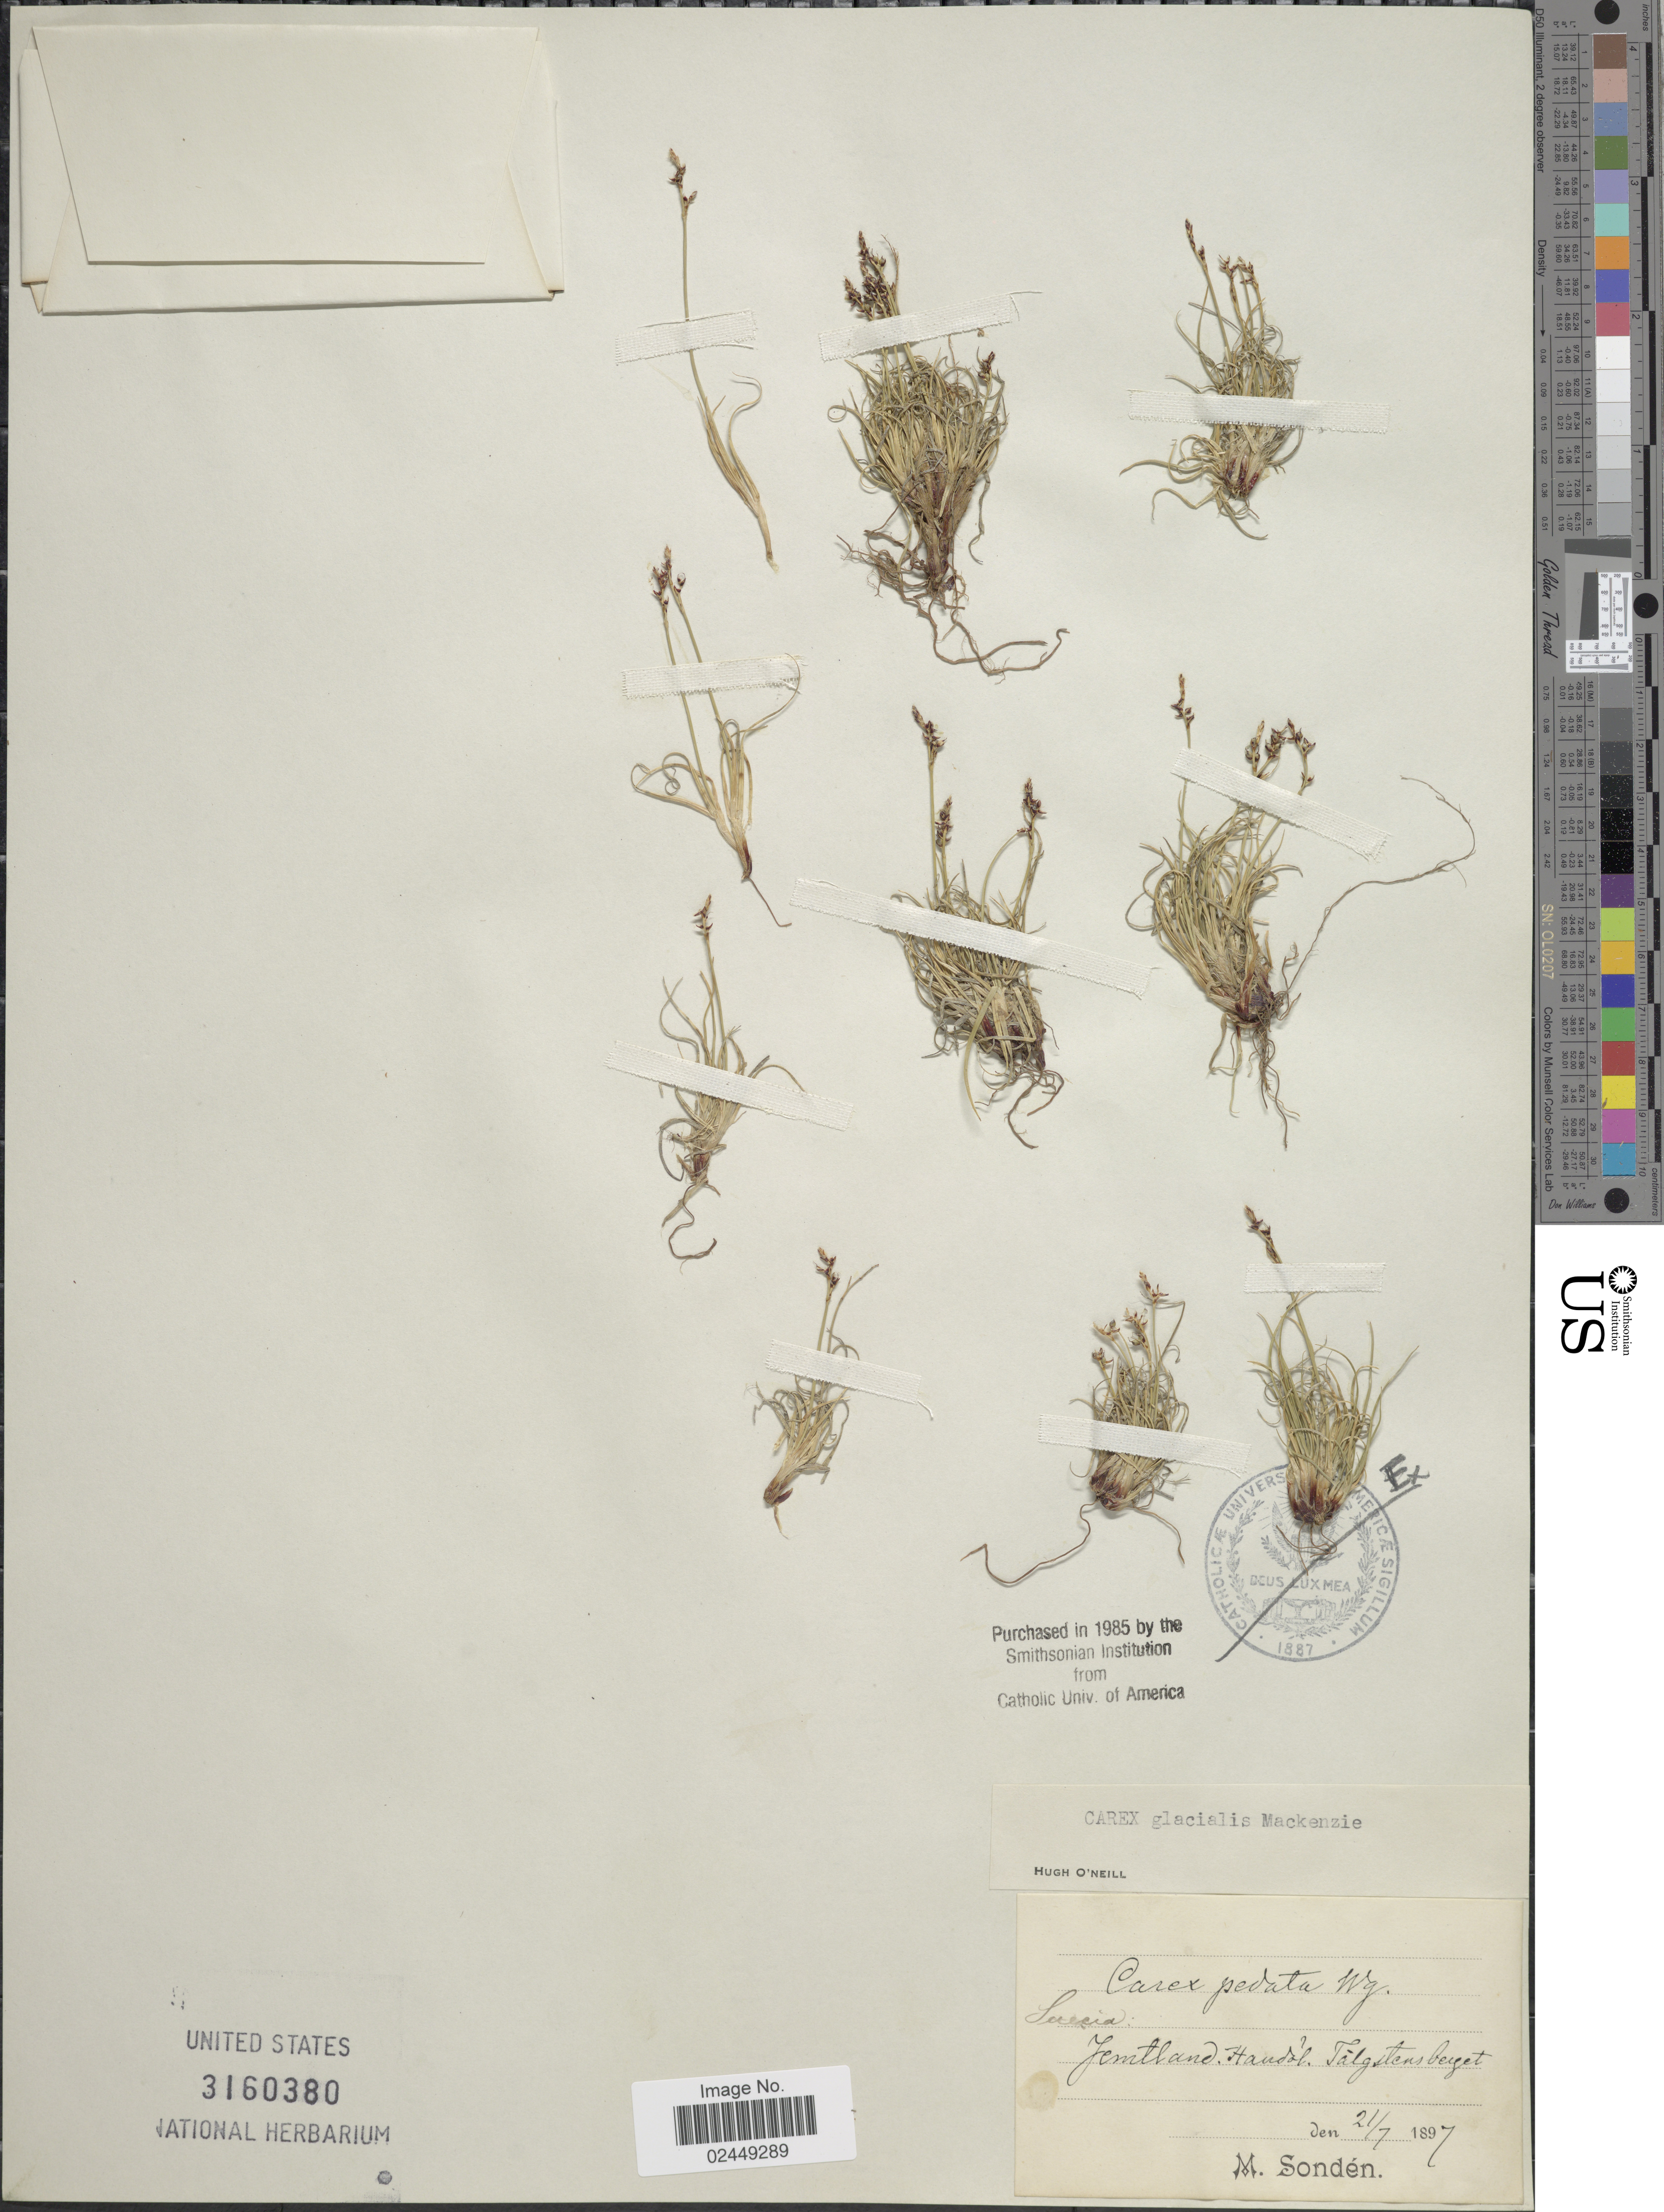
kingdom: Plantae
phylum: Tracheophyta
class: Liliopsida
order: Poales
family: Cyperaceae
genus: Carex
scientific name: Carex glacialis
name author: Mack.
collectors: M. Sondén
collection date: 1897-07-21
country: Sweden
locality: Jemtland, Handol, Talgstensberget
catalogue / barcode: US 3160380